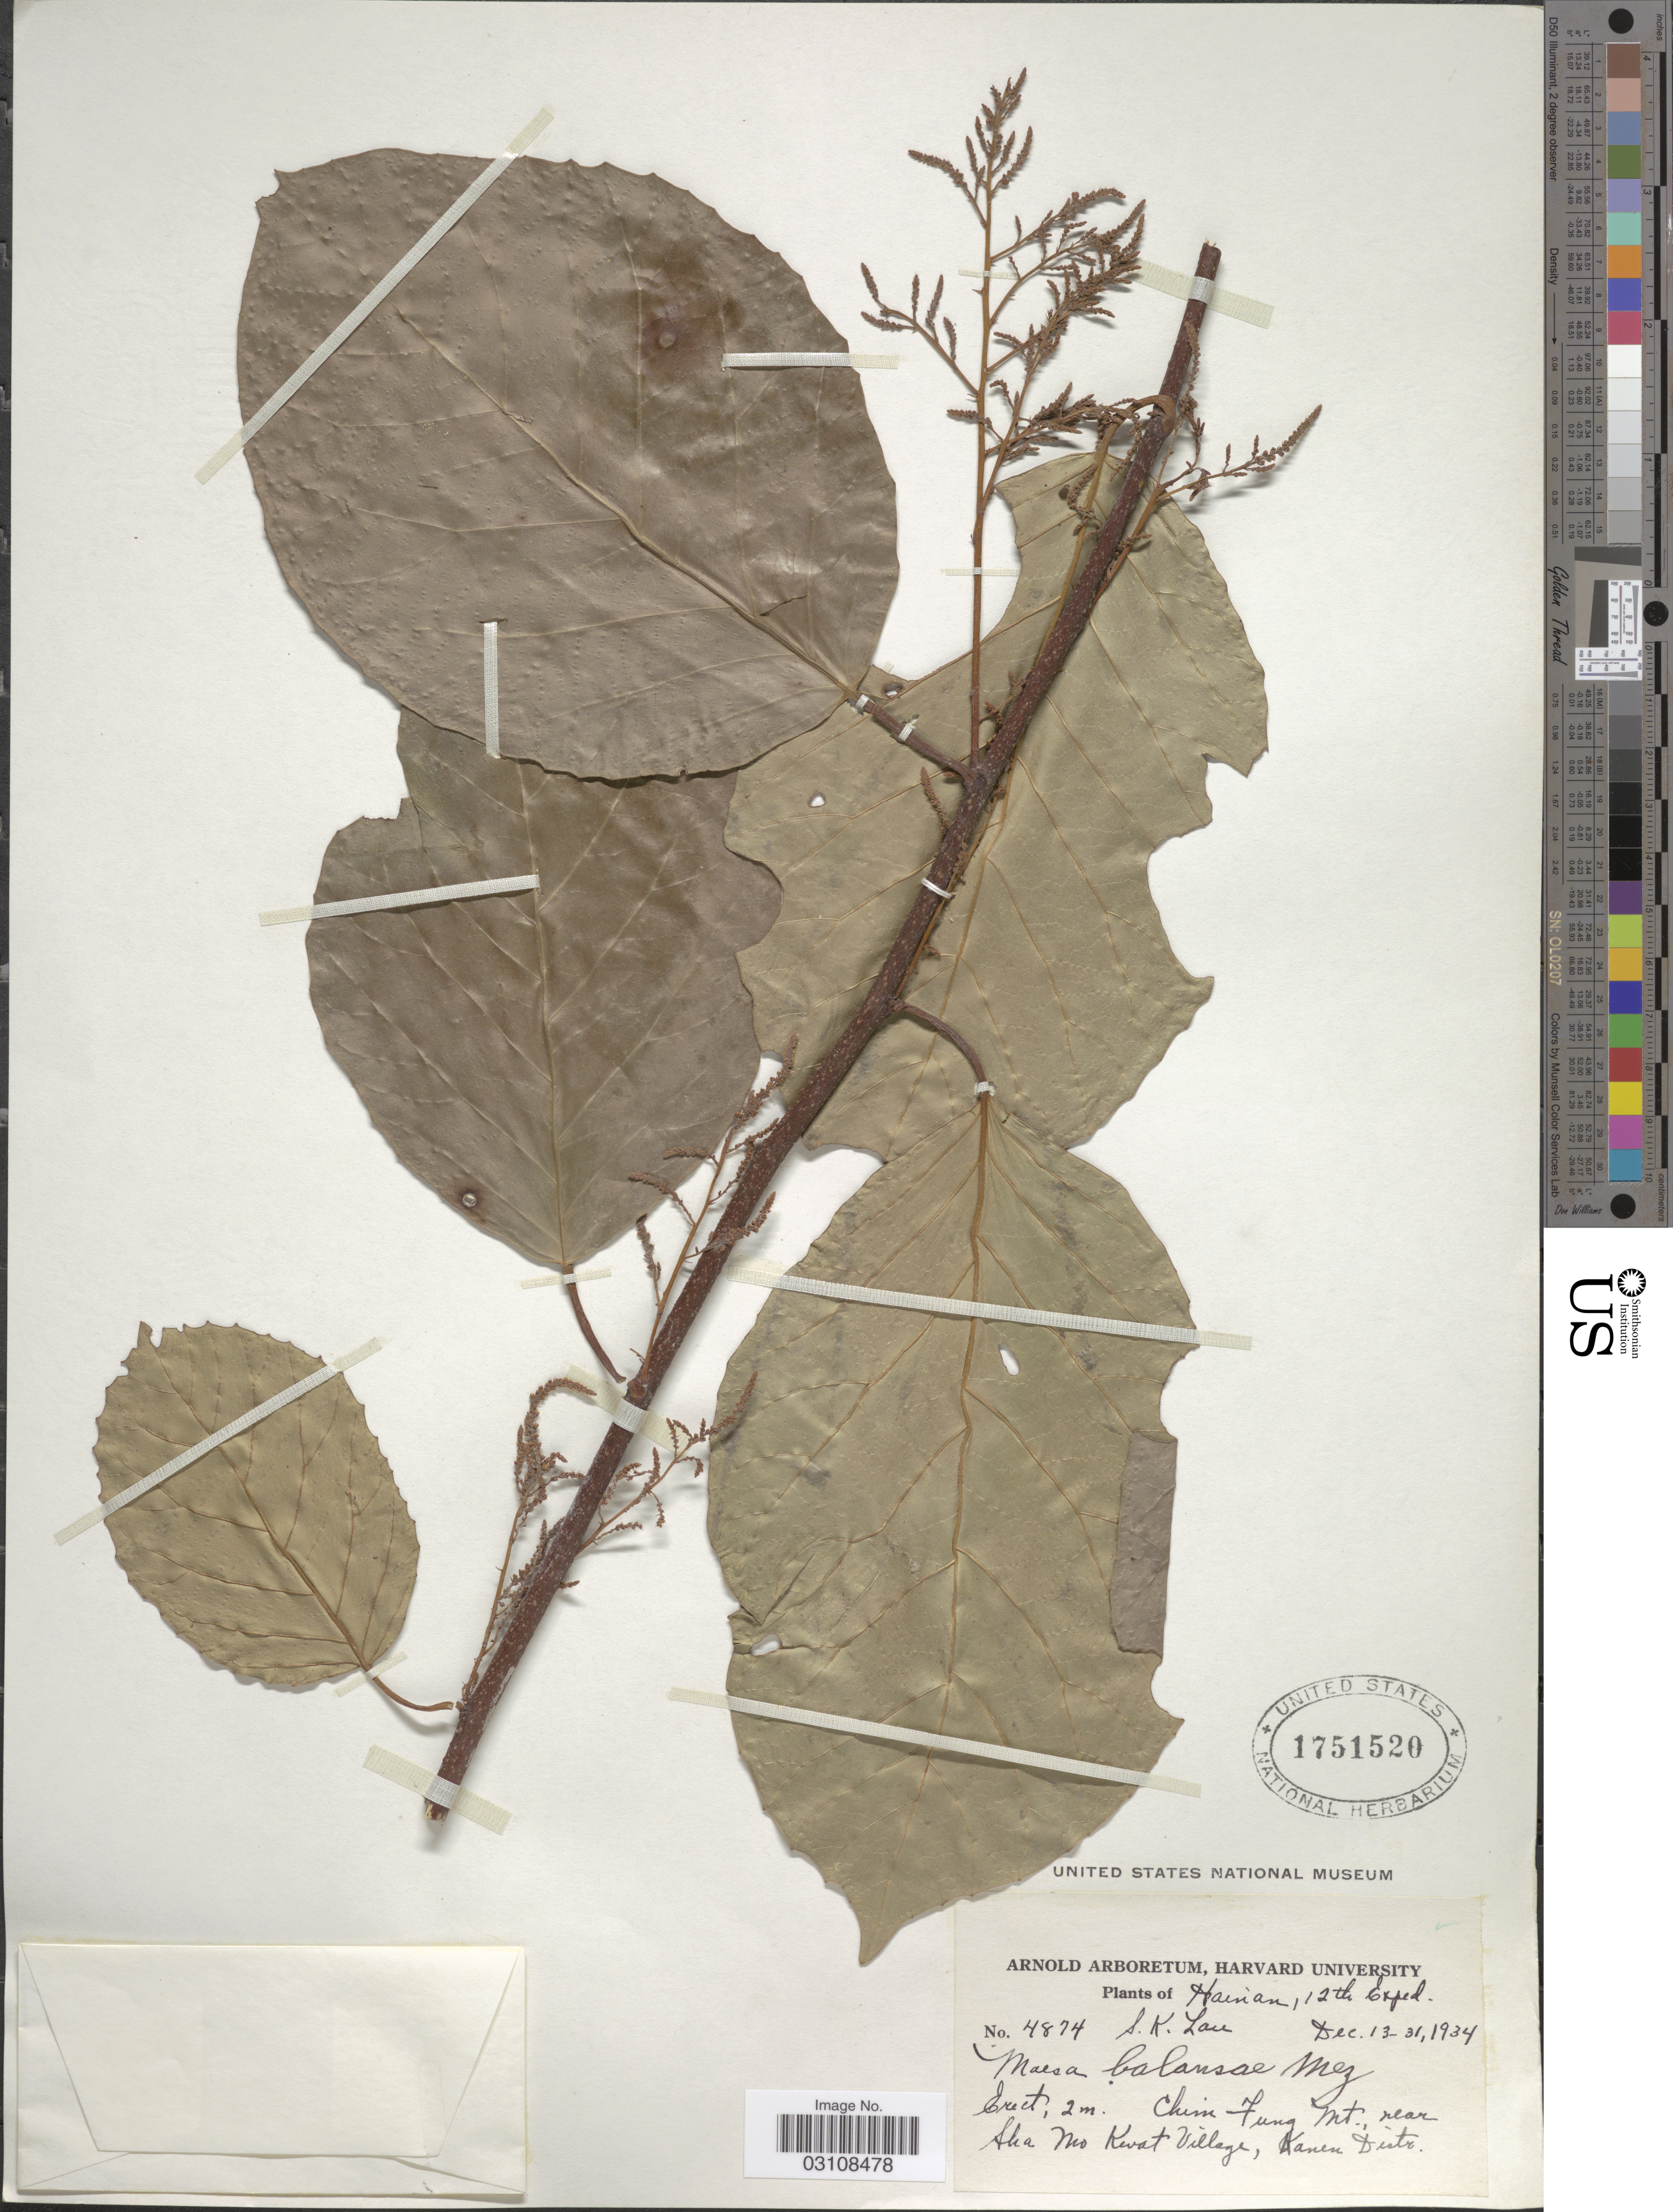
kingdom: Plantae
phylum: Tracheophyta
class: Magnoliopsida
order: Ericales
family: Primulaceae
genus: Maesa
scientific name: Maesa balansae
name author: Mez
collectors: S. K. Lau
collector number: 4874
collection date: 1934-12-13/1934-12-31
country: China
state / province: Hainan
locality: Chim Fung Mt., near Sha Mo Kwat Village, Kanen Distr.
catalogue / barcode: US 1751520